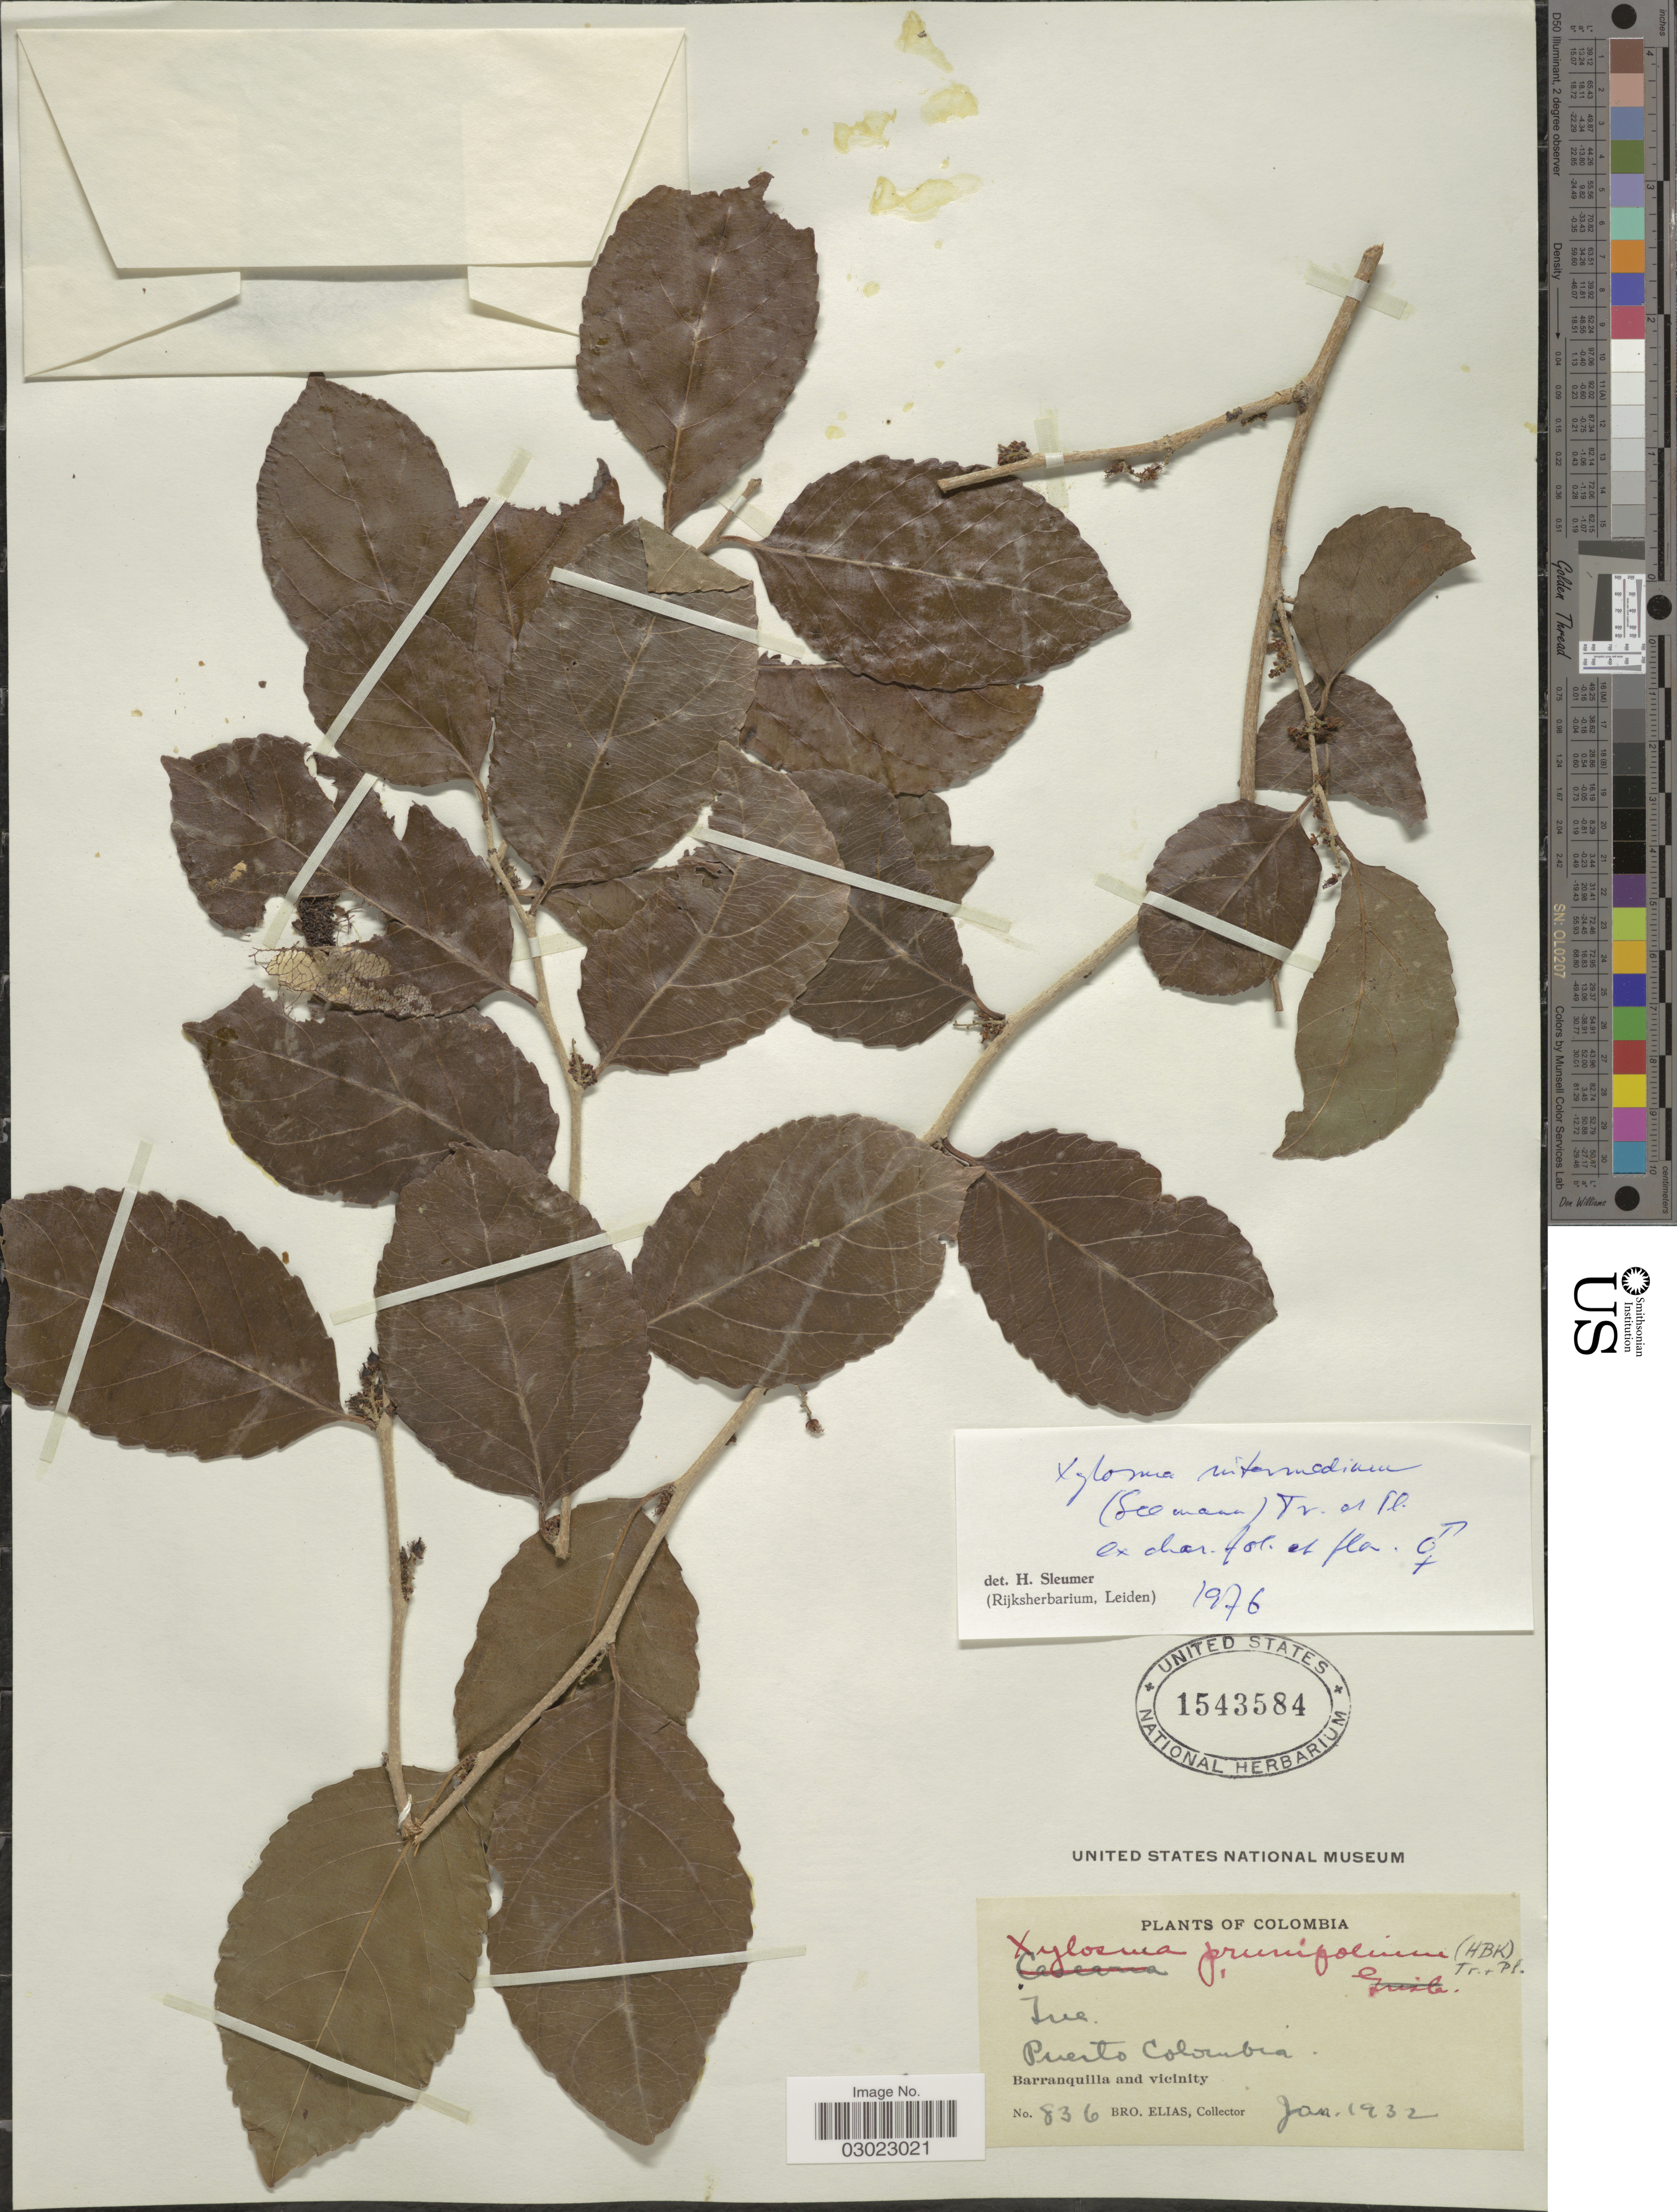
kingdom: Plantae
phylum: Tracheophyta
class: Magnoliopsida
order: Malpighiales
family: Salicaceae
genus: Xylosma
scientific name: Xylosma prunifolia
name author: (Kunth) Triana & Planch.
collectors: Bro. Elias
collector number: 836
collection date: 1932-01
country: Colombia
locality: Puerto Colombia. Barranquilla and vicinity.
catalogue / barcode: US 1543584